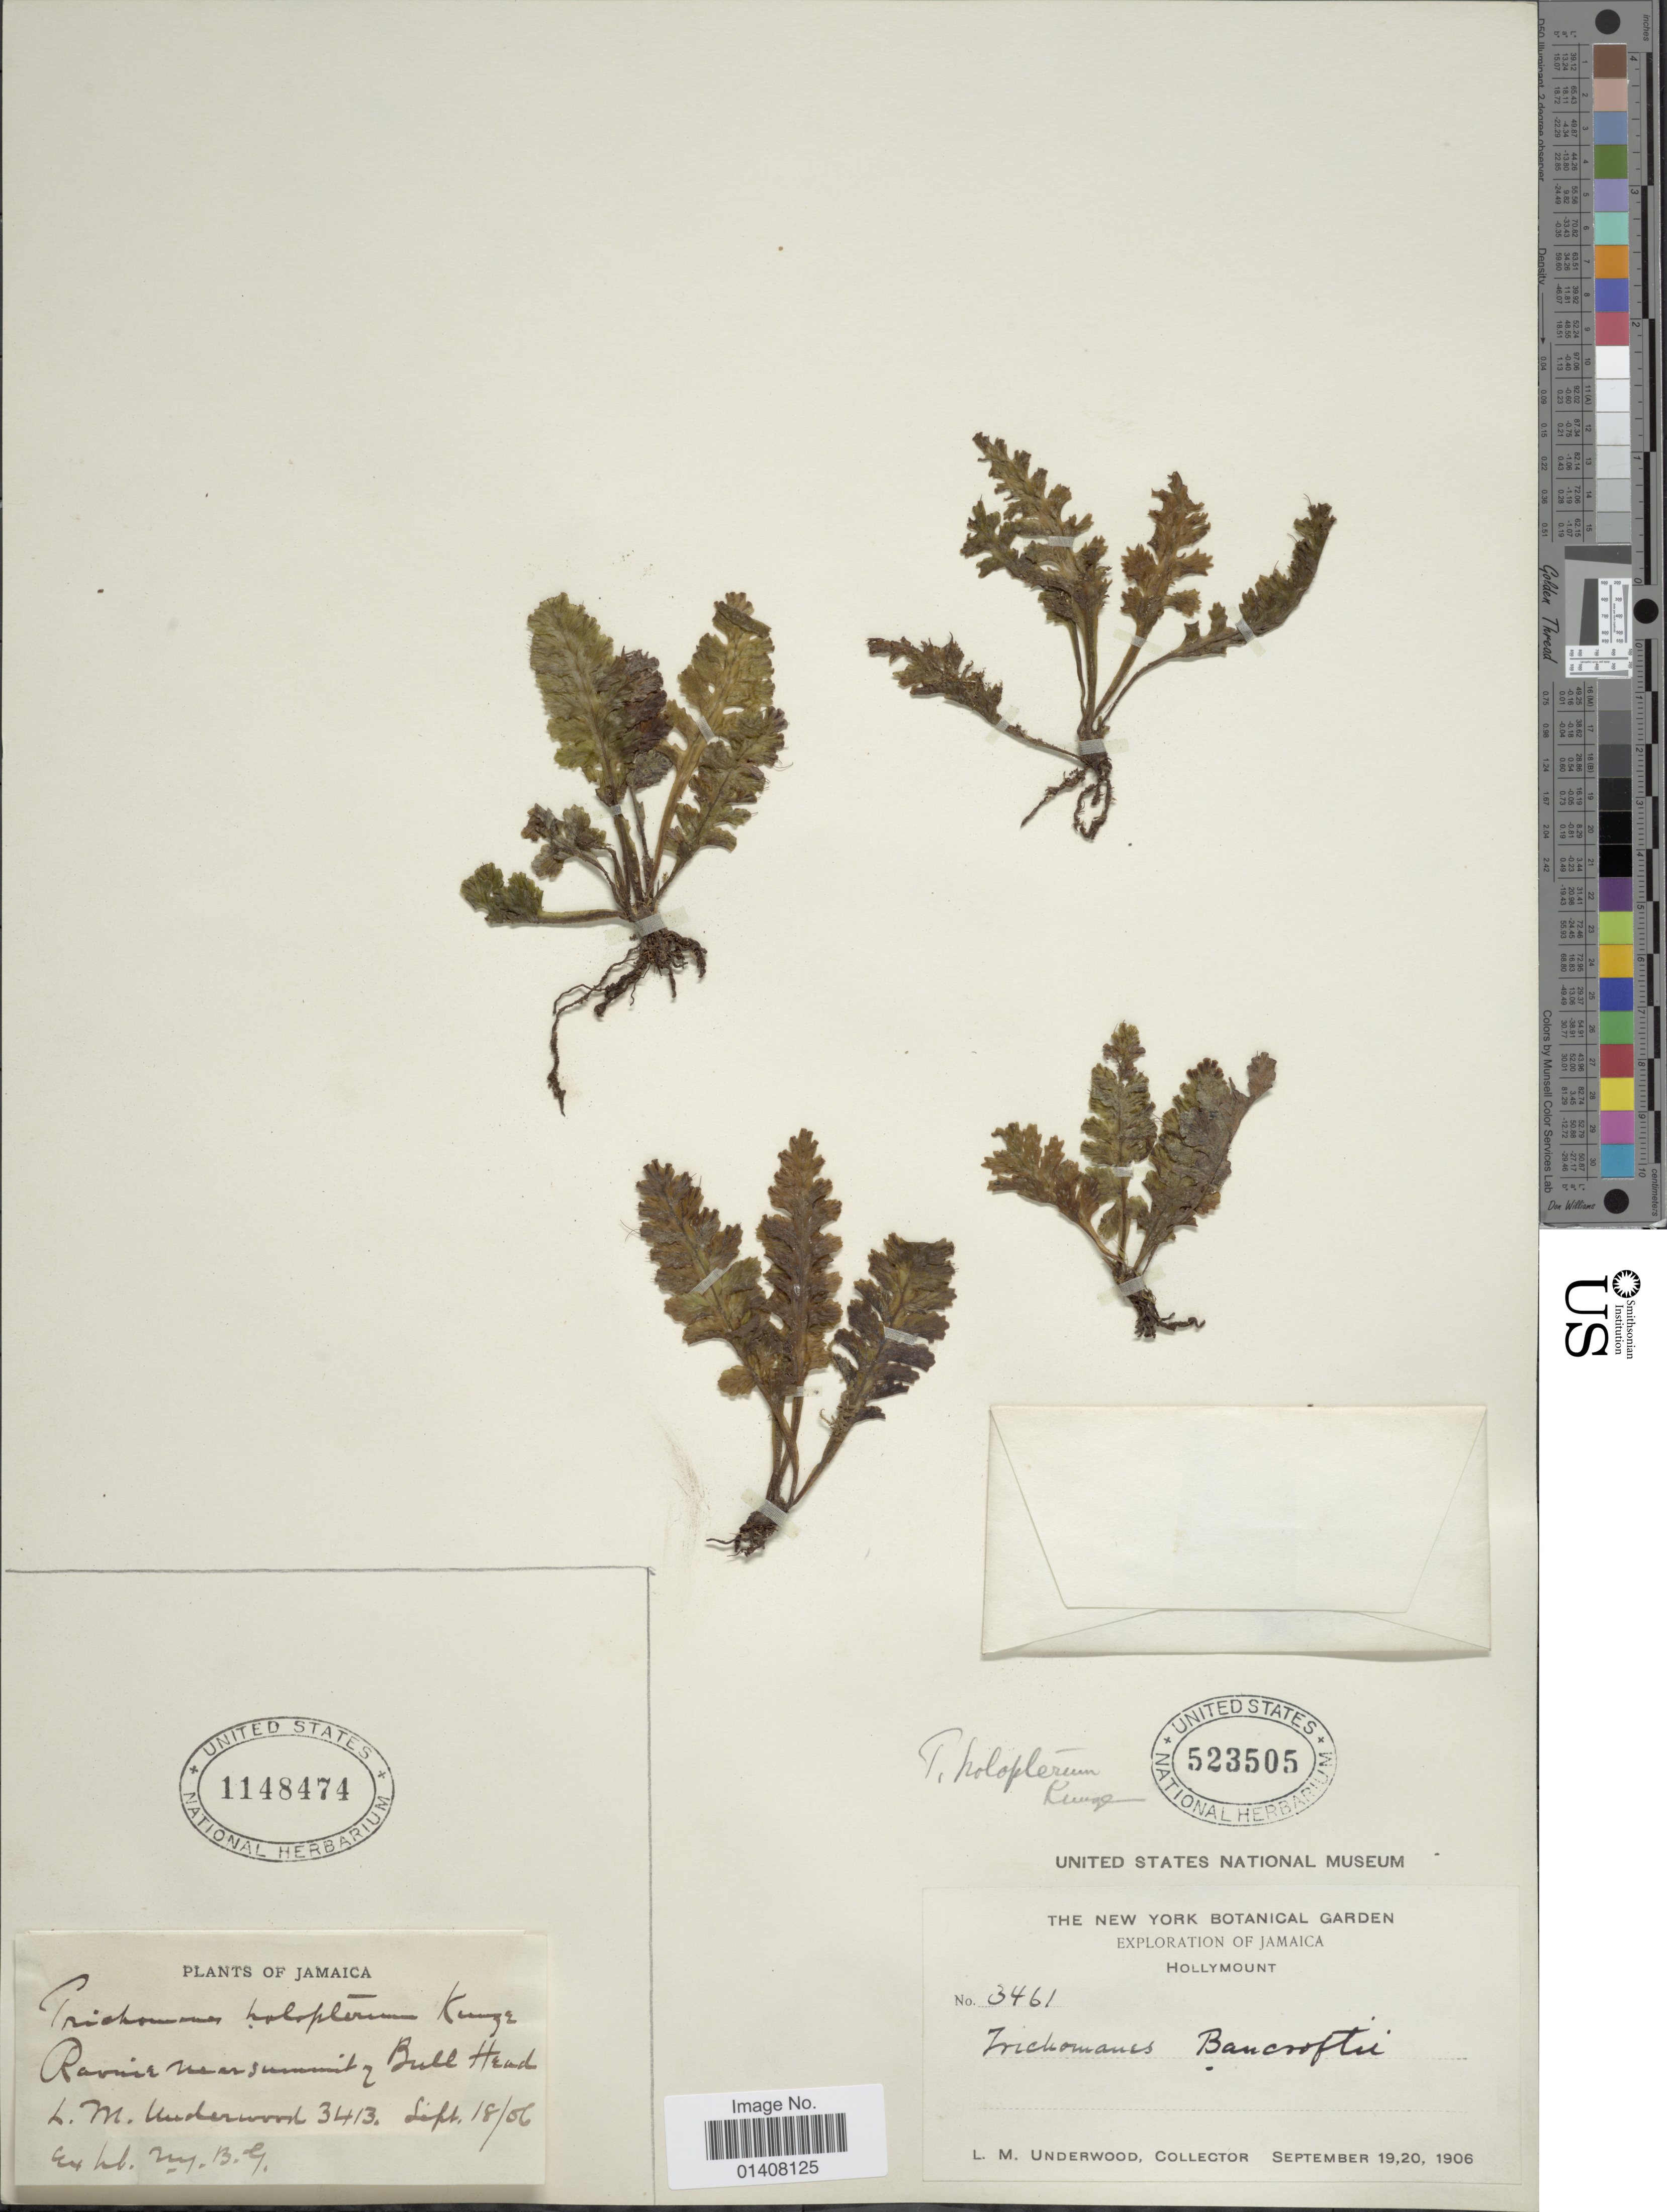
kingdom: Plantae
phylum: Tracheophyta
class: Polypodiopsida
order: Hymenophyllales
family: Hymenophyllaceae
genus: Trichomanes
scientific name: Trichomanes holopterum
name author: Kunze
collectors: L. M. Underwood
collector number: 3461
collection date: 1906-09-19/1906-09-20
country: Jamaica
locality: Hollymount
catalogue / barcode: US 523505